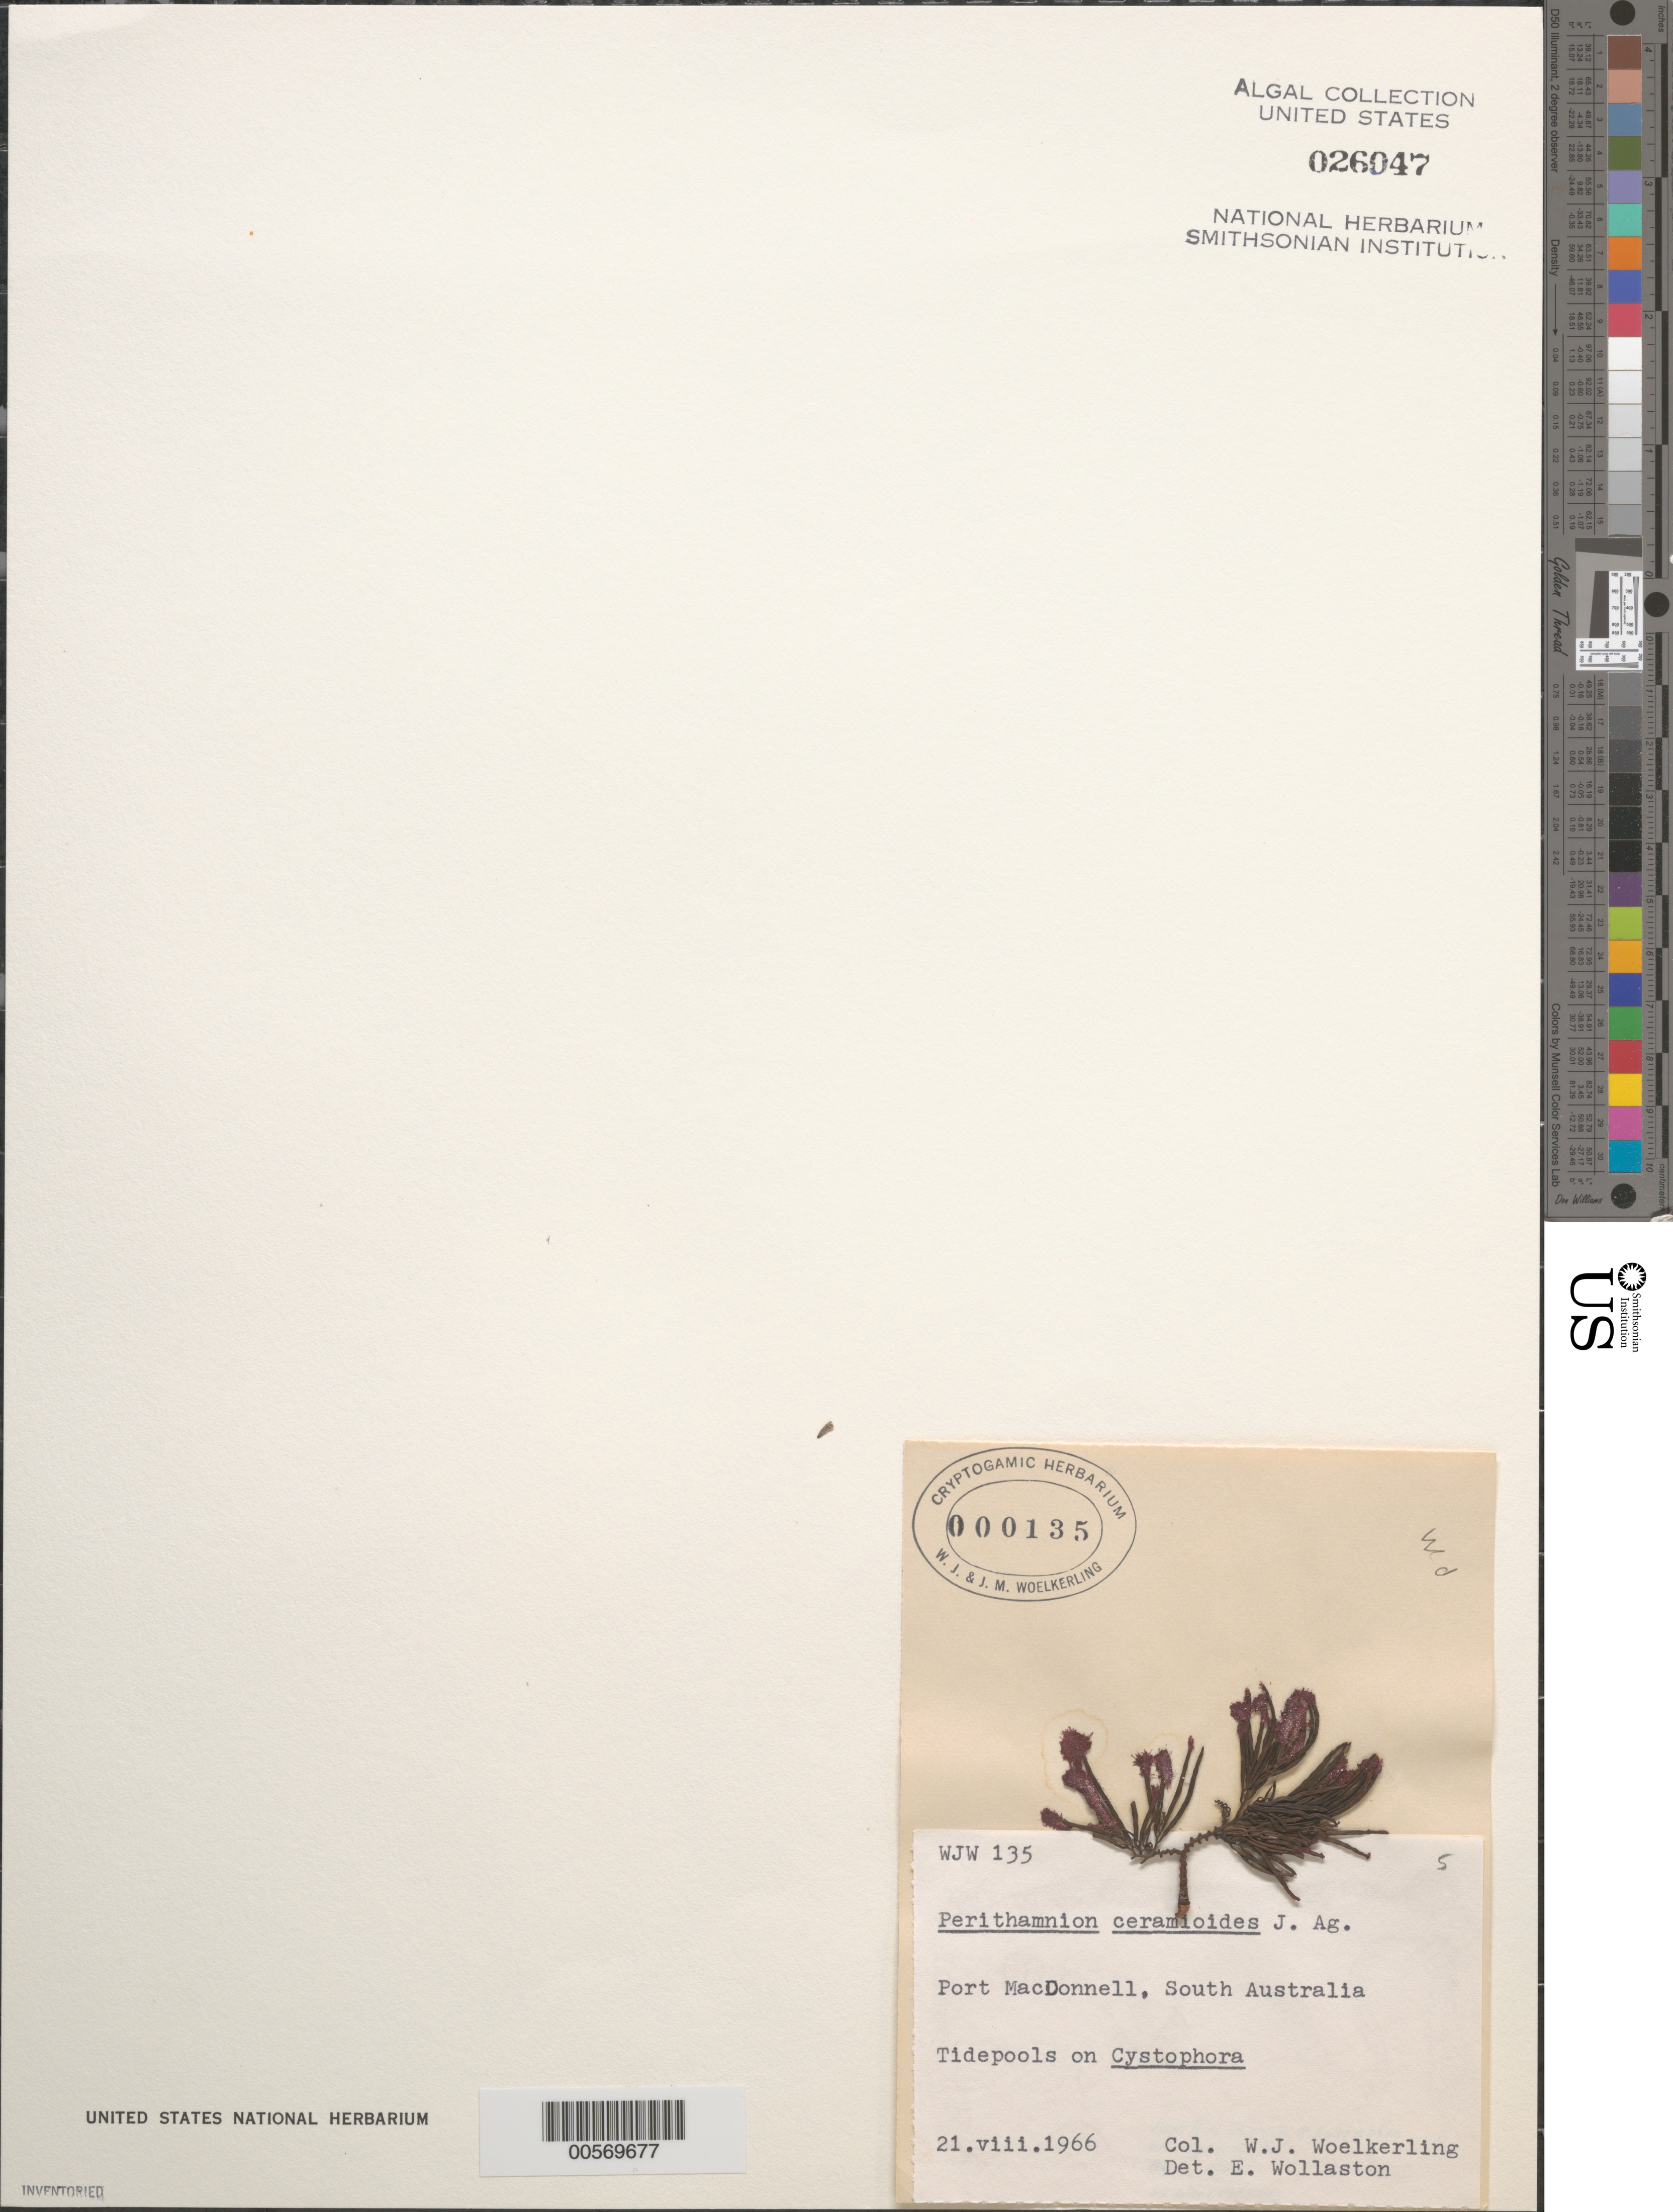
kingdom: Plantae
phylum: Rhodophyta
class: Florideophyceae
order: Ceramiales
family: Ceramiaceae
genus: Perithamnion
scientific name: Perithamnion ceramioides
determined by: Wollaston, E. M.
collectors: W. Woelkerling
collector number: WJW 135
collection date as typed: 21 Aug 1966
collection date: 1966-08-21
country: Australia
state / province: South Australia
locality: Port macdonnell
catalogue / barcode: US 26047